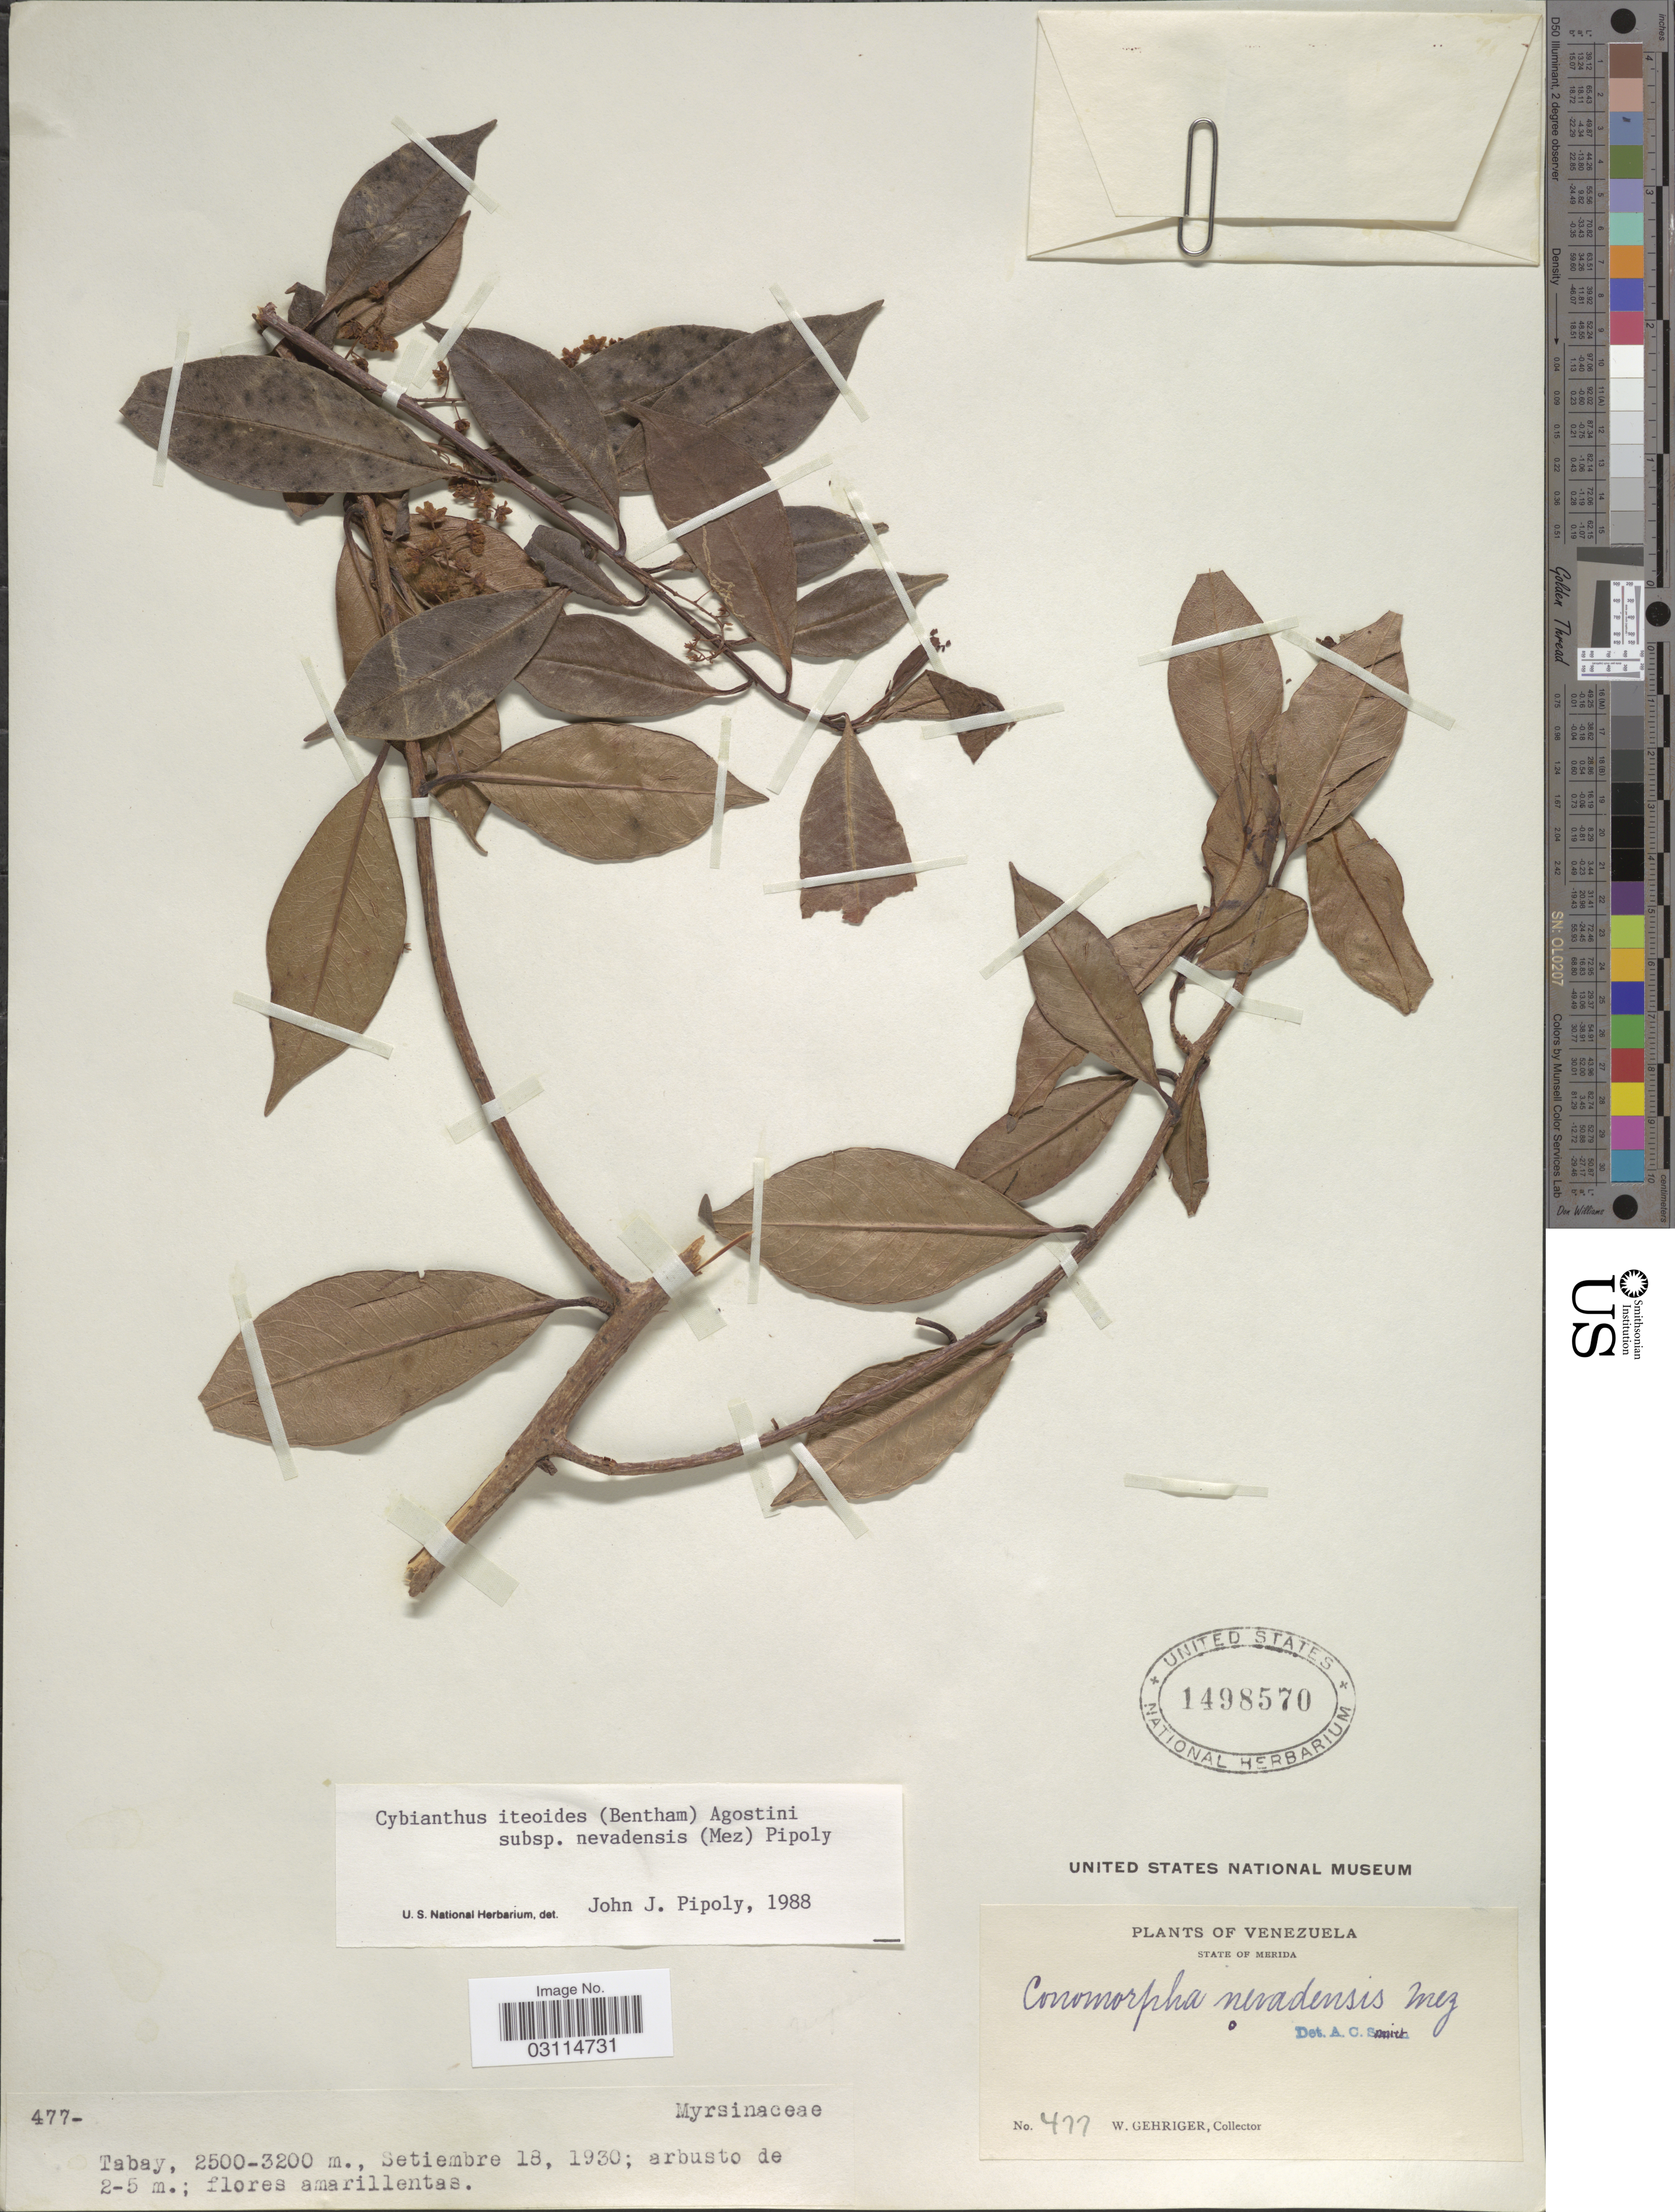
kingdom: Plantae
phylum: Tracheophyta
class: Magnoliopsida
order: Ericales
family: Primulaceae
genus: Cybianthus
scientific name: Cybianthus iteoides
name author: (Benth.) G. Agostini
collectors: W. Gehriger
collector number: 477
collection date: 1930-09-18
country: Venezuela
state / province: Mérida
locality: Tabay.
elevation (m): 2500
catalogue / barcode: US 1498570